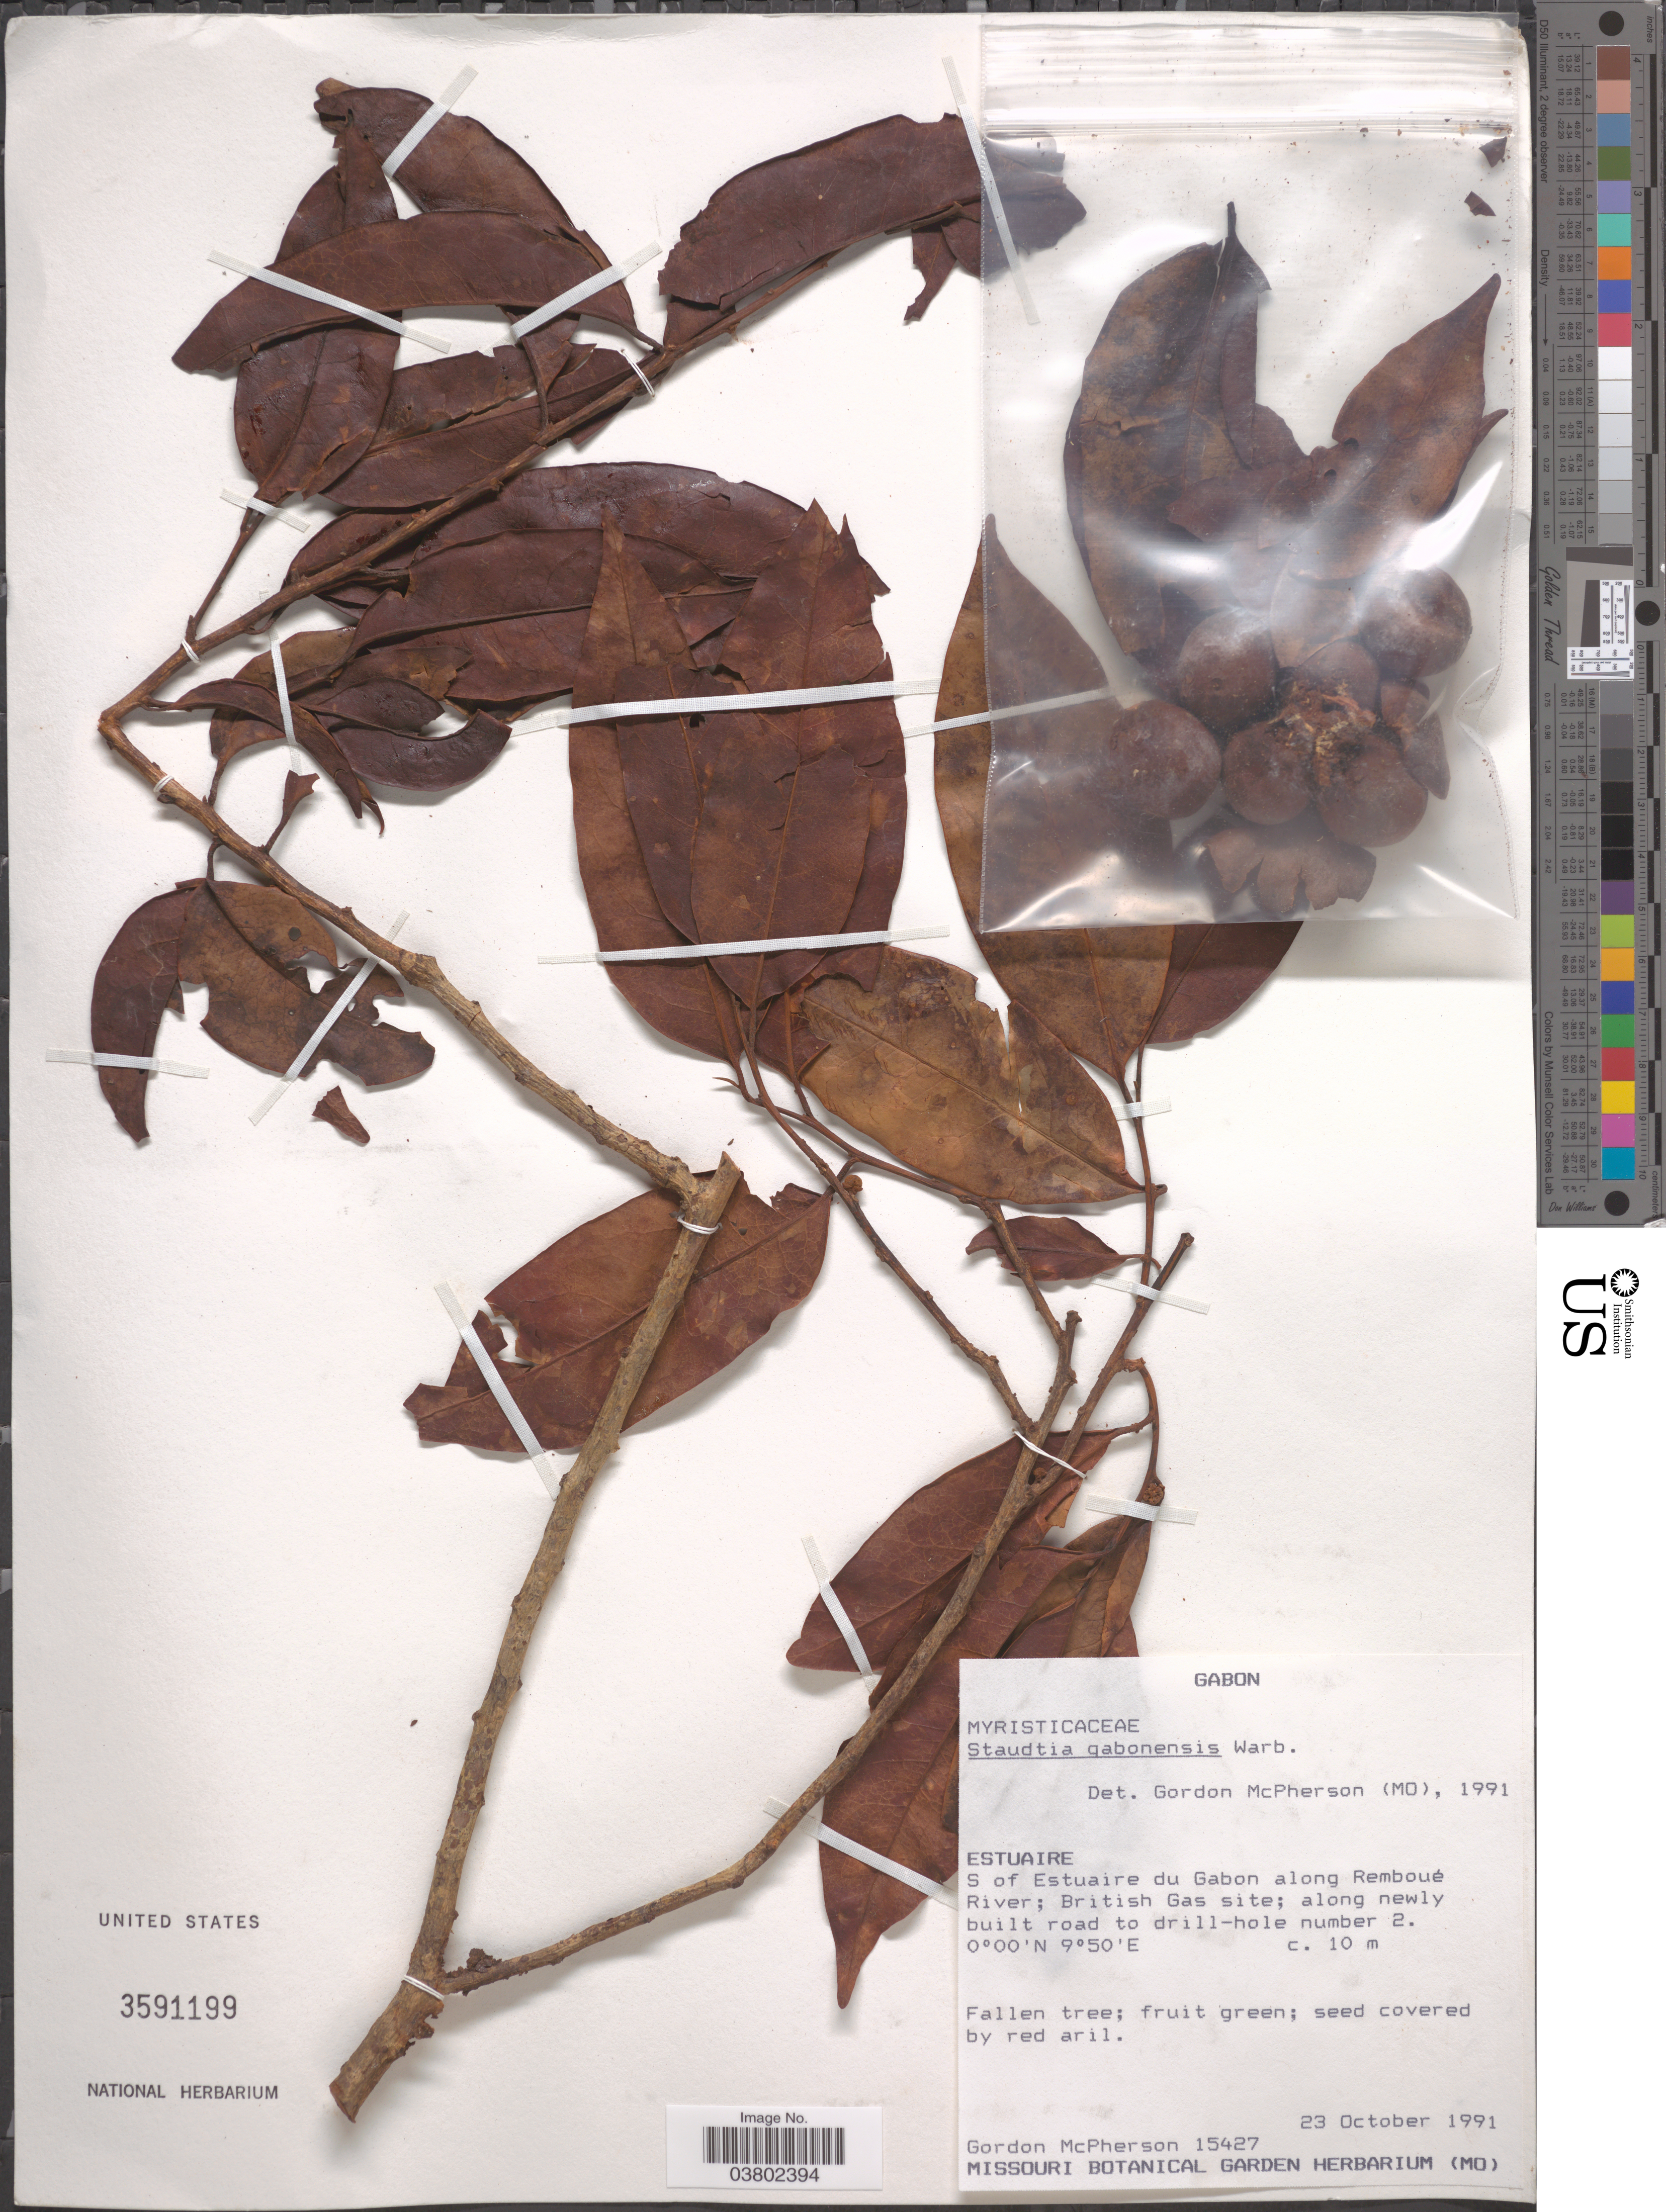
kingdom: Plantae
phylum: Tracheophyta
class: Magnoliopsida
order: Magnoliales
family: Myristicaceae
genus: Staudtia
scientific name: Staudtia gabonensis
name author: Warb.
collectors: G. McPherson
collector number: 15427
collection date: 1991-10-23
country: Gabon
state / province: Estuaire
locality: South of Estuaire du Gabon along Remboué River; British Gas site; along newly built road to drill-hole number 2.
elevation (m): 10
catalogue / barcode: US 3591199